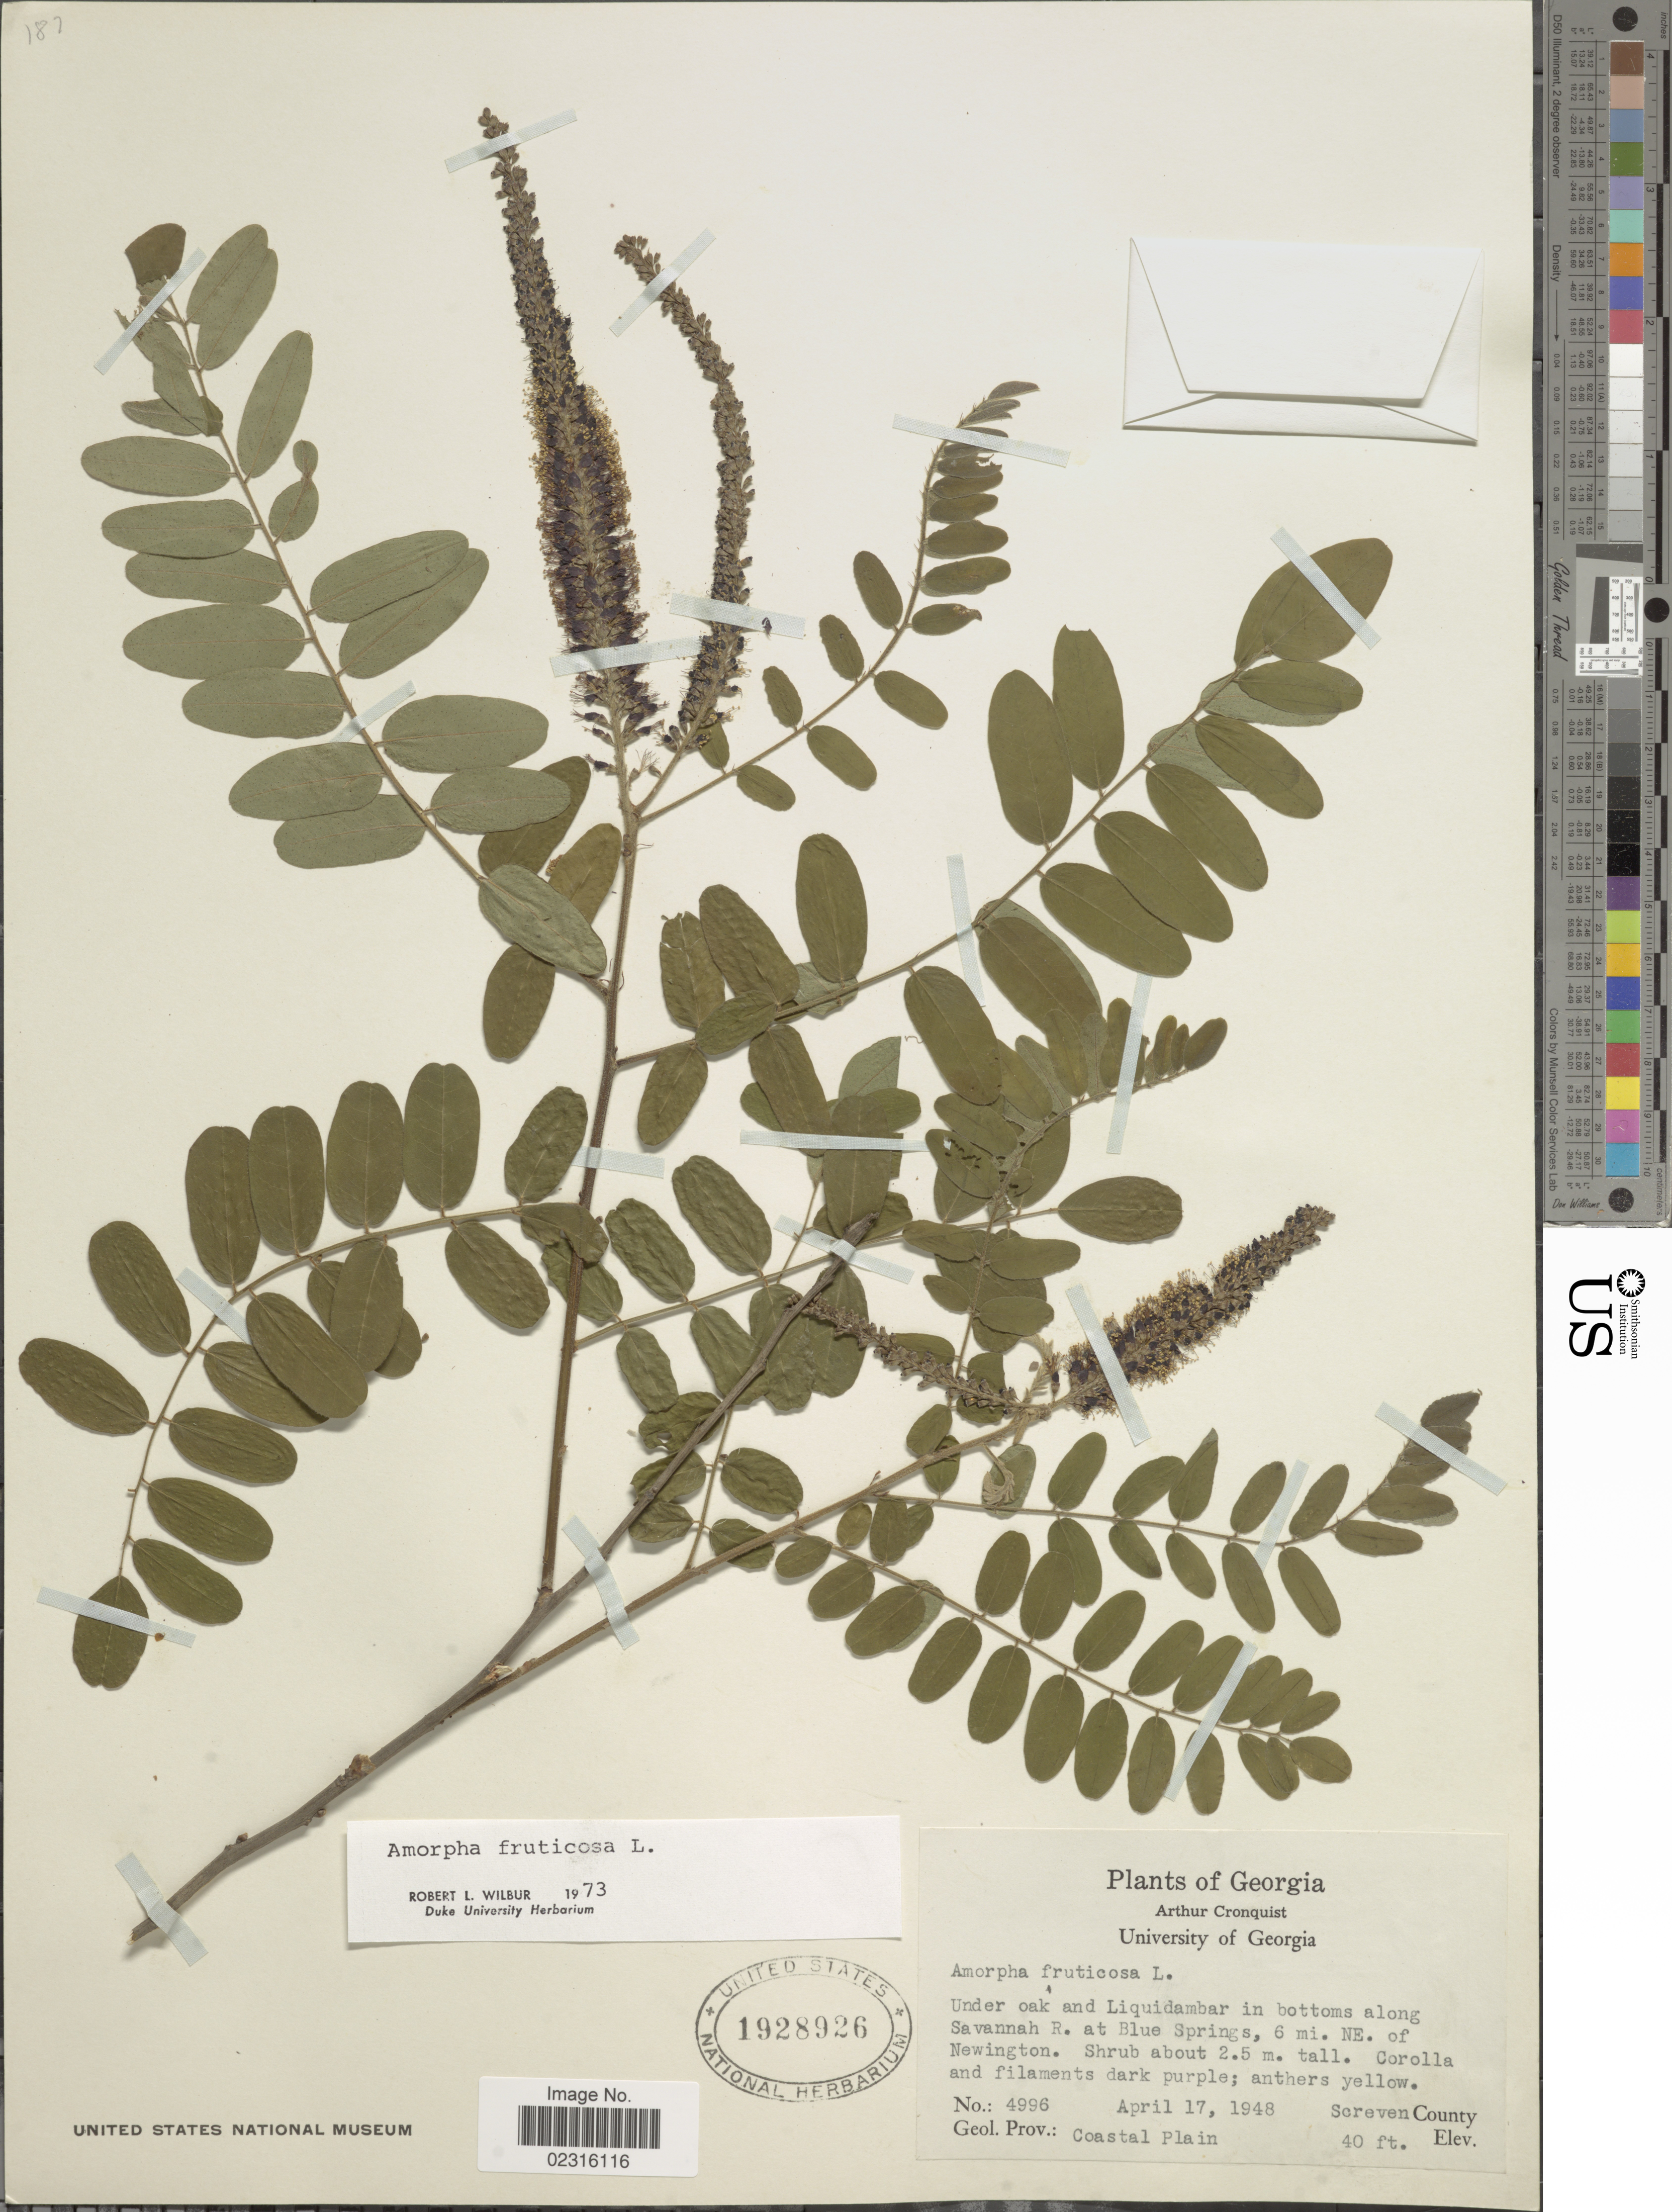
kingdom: Plantae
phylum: Tracheophyta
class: Magnoliopsida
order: Fabales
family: Fabaceae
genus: Amorpha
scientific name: Amorpha fruticosa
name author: L.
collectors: A. J. Cronquist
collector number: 4996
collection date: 1948-04-17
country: United States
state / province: Georgia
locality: along Savannah R. at Blue Springs, 6 mi. NE. of Newington, Screven County, Coastal Plain.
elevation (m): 12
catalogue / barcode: US 1928926